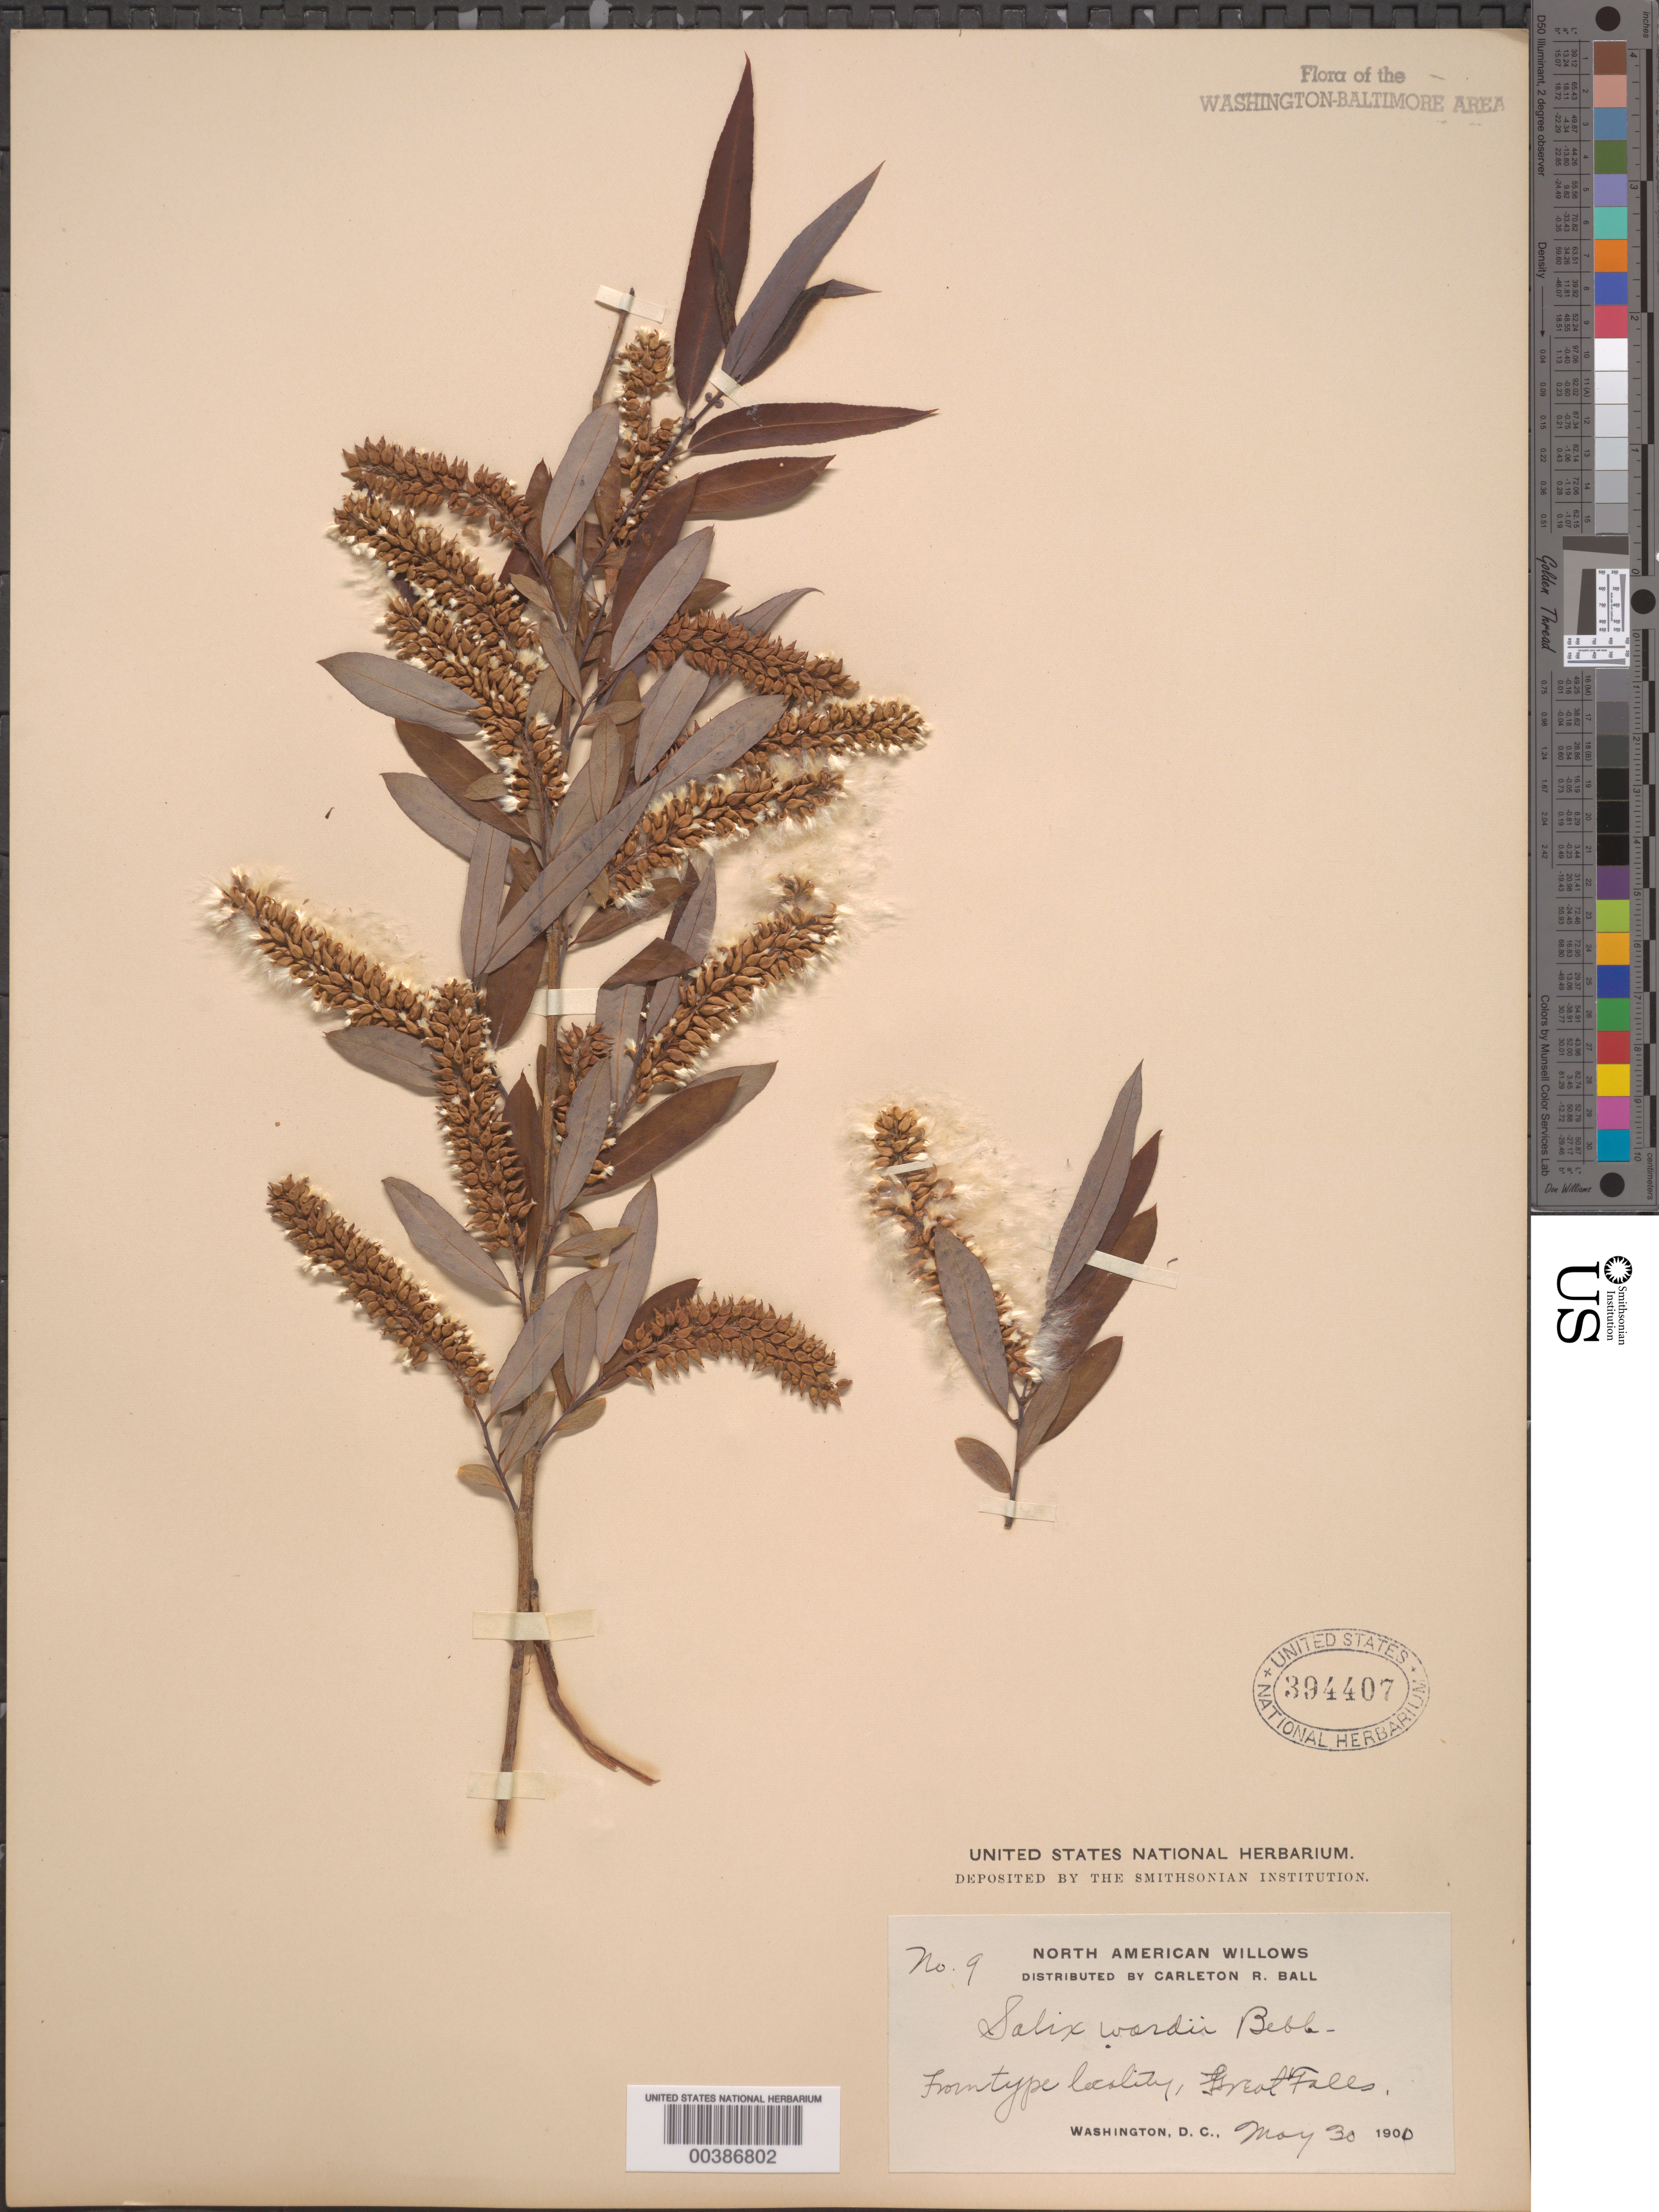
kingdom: Plantae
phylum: Tracheophyta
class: Magnoliopsida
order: Malpighiales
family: Salicaceae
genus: Salix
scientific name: Salix caroliniana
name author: Michx.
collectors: C. R. Ball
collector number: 9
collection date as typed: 30 May 1900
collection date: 1900-05-30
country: United States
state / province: Maryland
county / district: Montgomery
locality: Great Falls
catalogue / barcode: US 394407